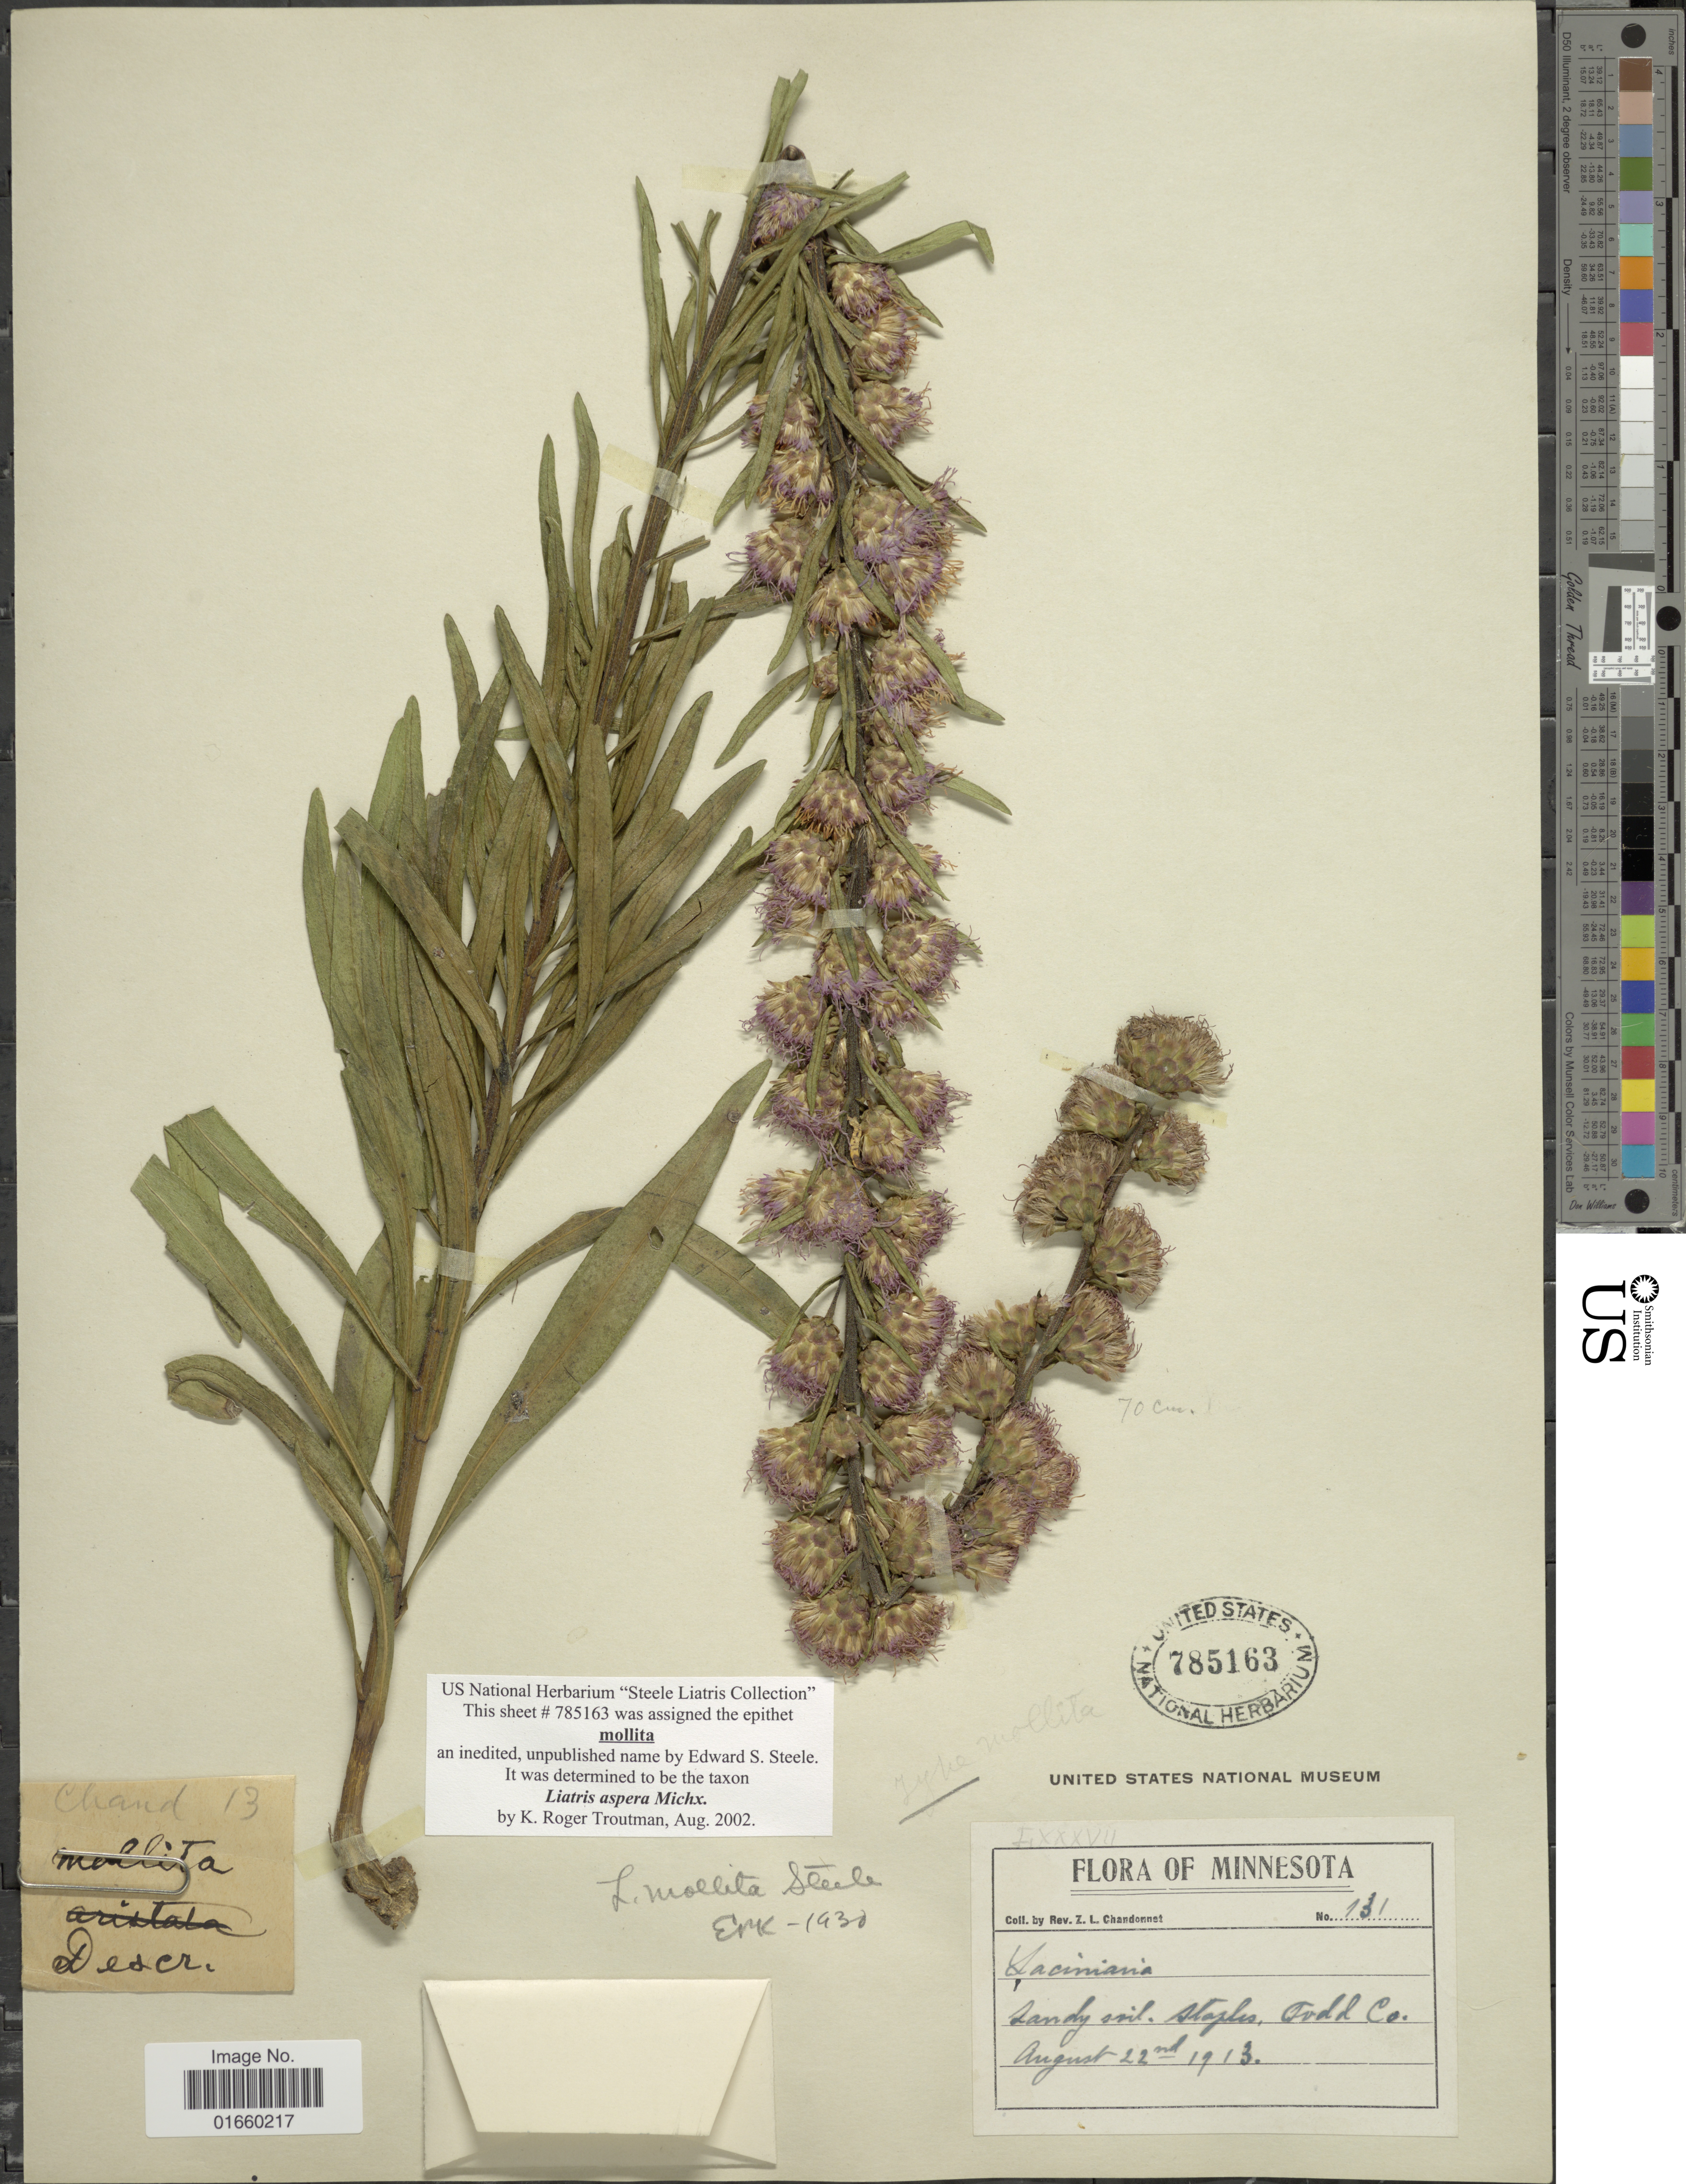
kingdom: Plantae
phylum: Tracheophyta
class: Magnoliopsida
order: Asterales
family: Asteraceae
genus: Liatris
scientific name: Liatris aspera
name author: Michx.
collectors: Z. Chandonnet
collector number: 131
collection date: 1913-08-22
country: United States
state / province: Minnesota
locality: Sandy soil, Staples, Todd Co.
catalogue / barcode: US 785163